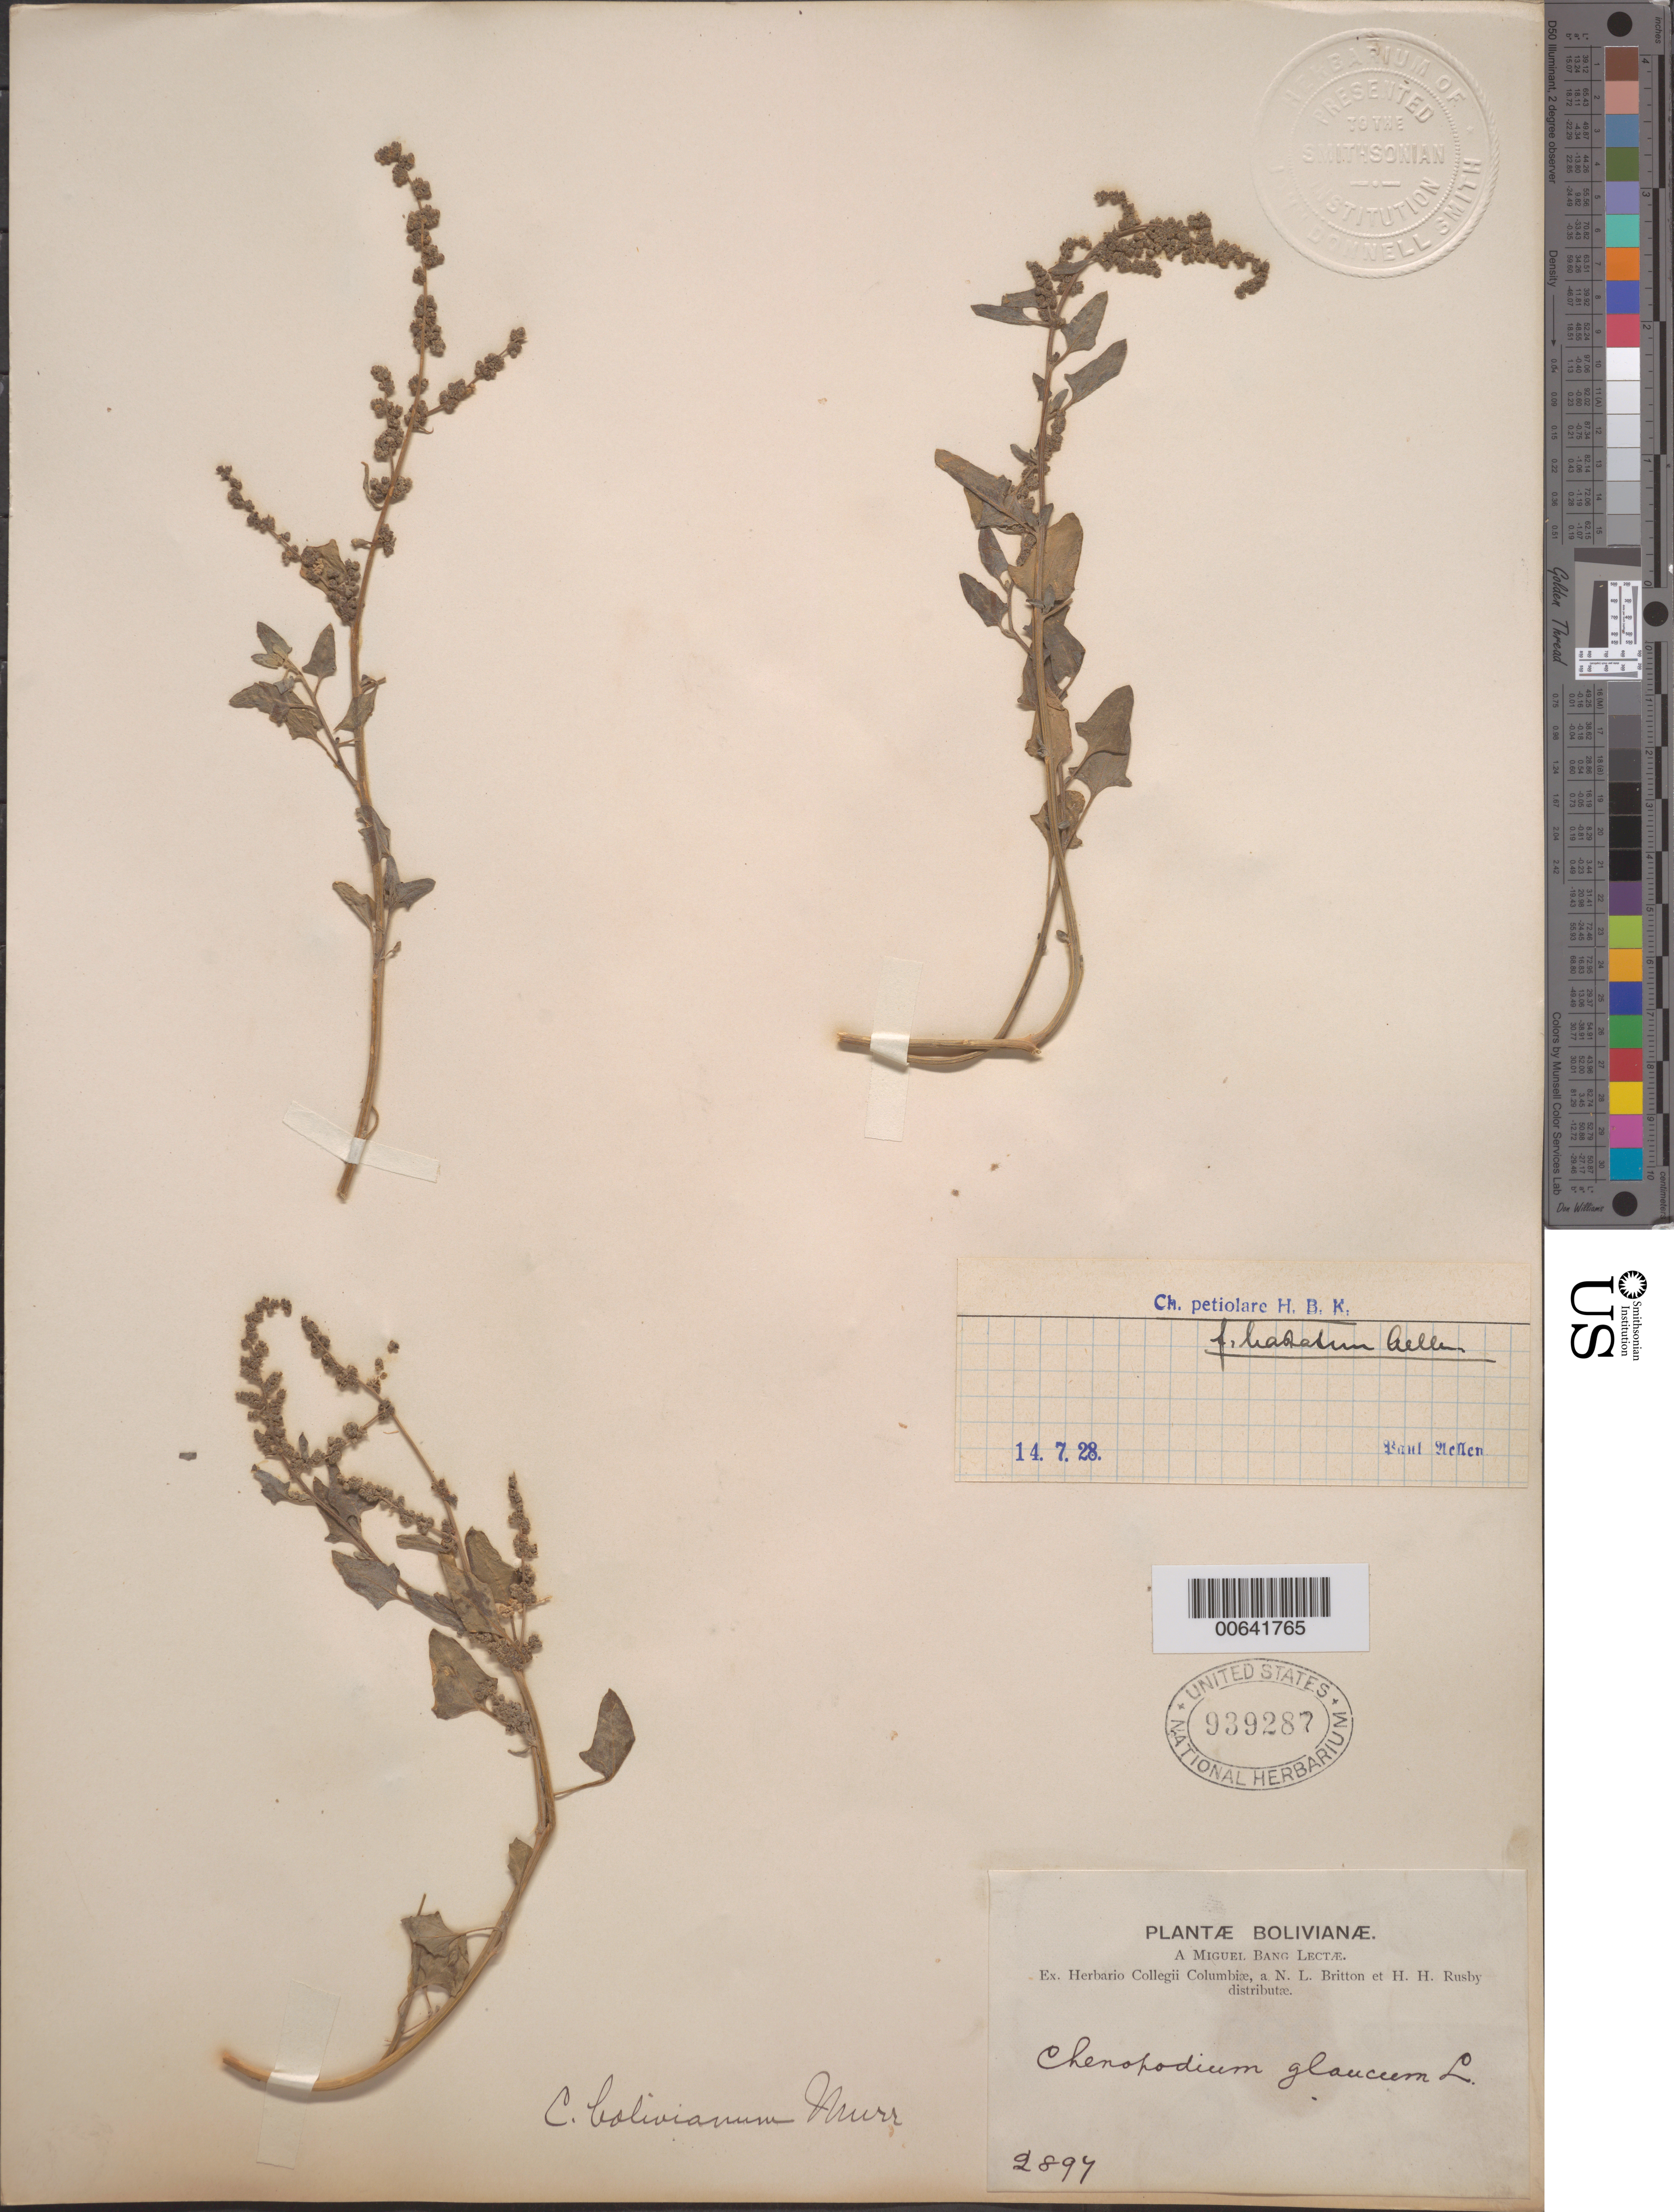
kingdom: Plantae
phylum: Tracheophyta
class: Magnoliopsida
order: Caryophyllales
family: Amaranthaceae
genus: Chenopodium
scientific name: Chenopodium petiolare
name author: Kunth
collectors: M. Bang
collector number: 2897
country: Bolivia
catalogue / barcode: US 939287